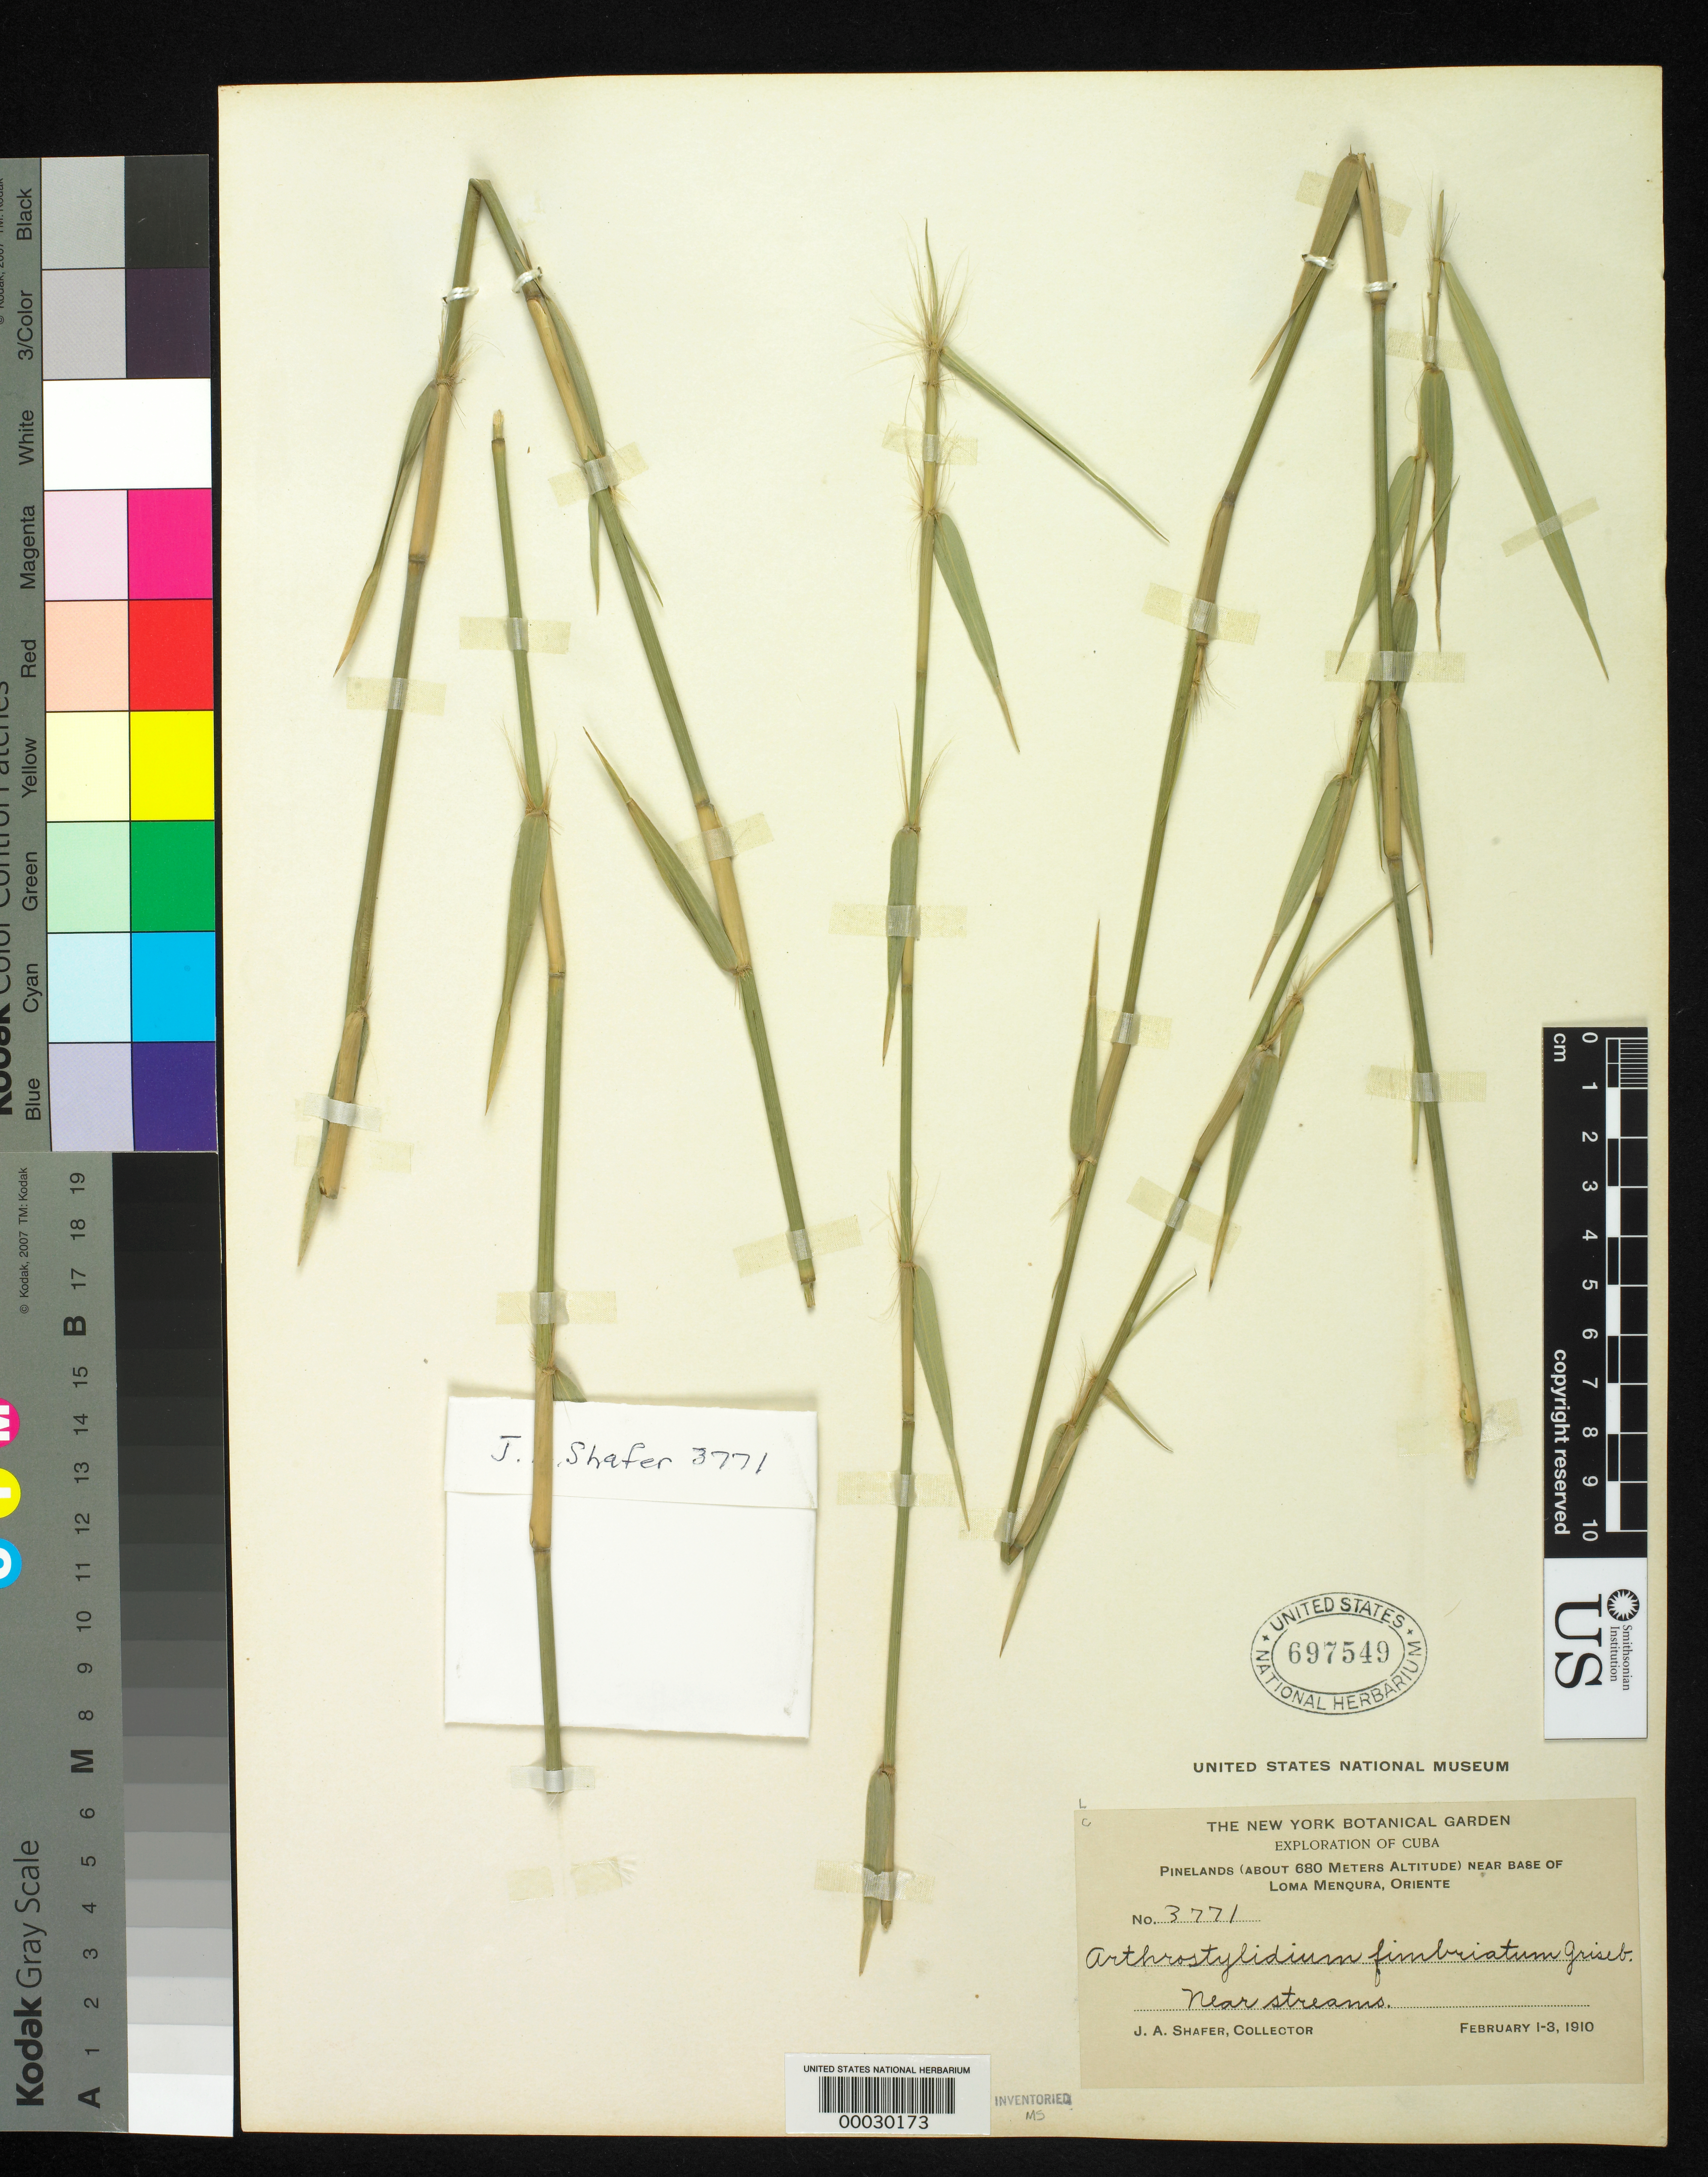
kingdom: Plantae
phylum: Tracheophyta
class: Liliopsida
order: Poales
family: Poaceae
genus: Arthrostylidium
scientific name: Arthrostylidium fimbriatum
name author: Griseb.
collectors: J. A. Shafer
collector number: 3771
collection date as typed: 01 Feb 1910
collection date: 1910-02-01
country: Cuba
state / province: Oriente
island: Greater Antilles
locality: Loma menqura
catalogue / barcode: US 697549